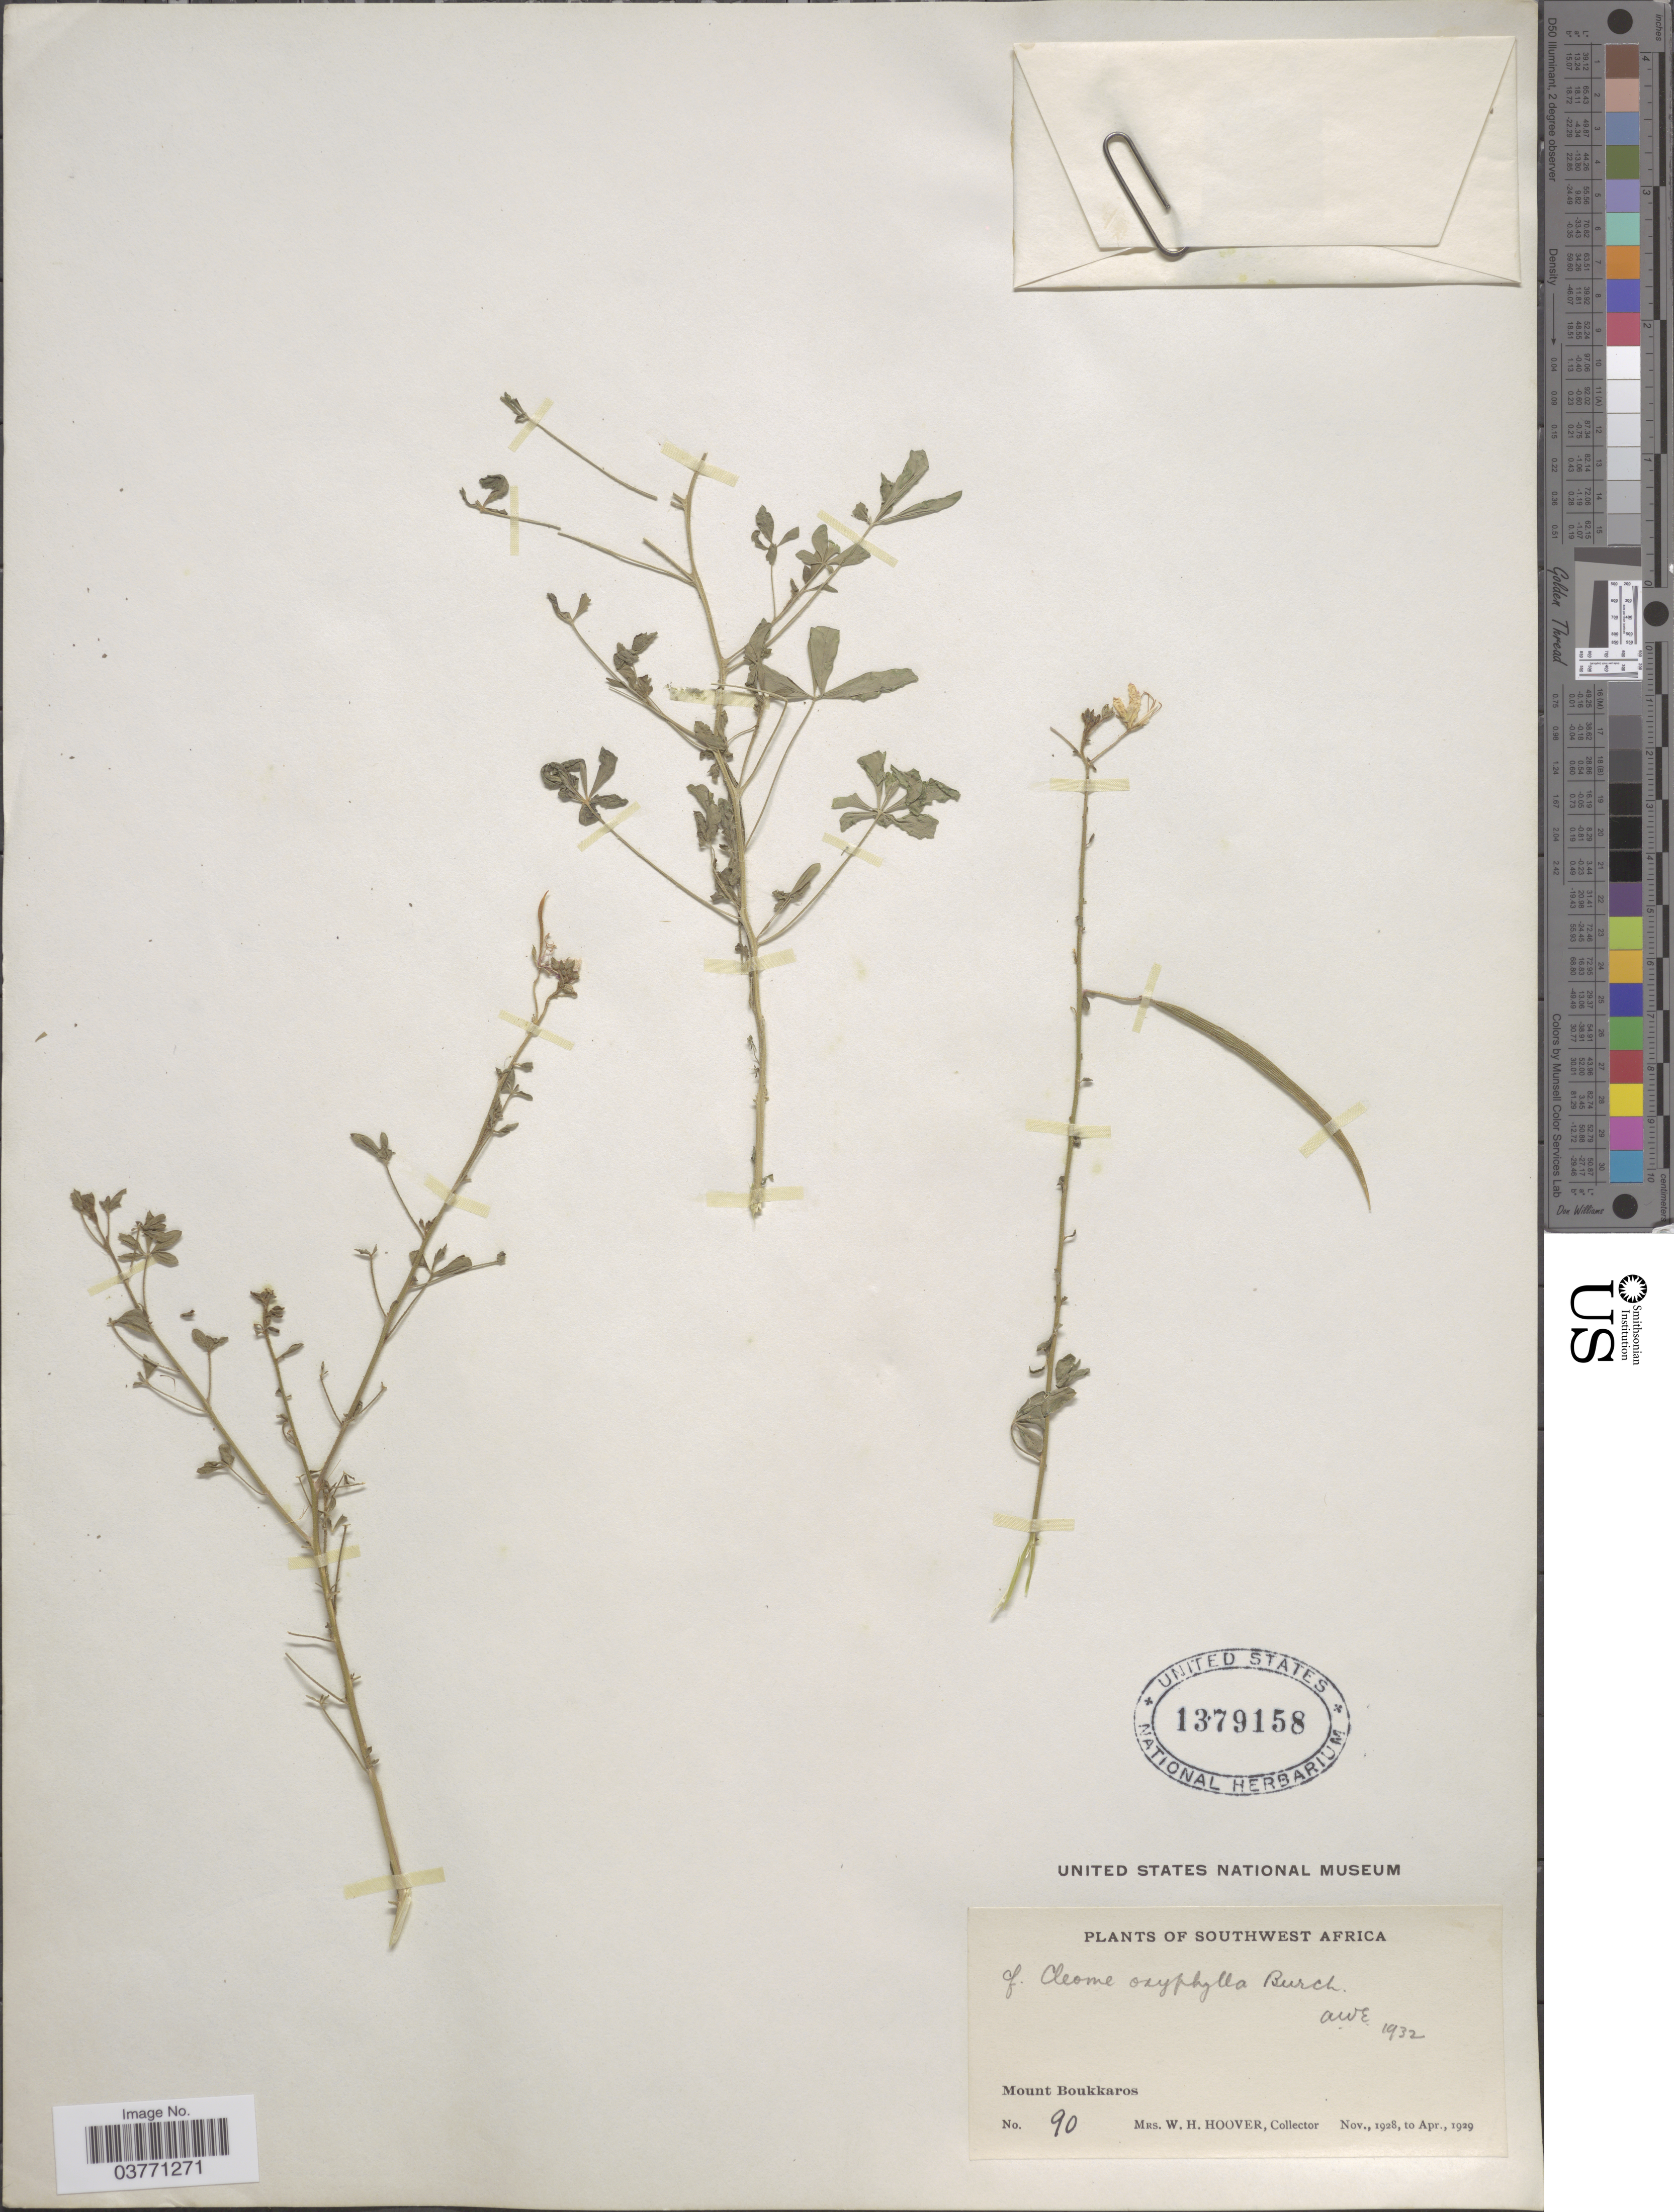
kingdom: Plantae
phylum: Tracheophyta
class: Magnoliopsida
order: Brassicales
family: Cleomaceae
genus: Sieruela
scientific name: Sieruela oxyphylla var. oxyphylla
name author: (Burch.) Roalson & J.C. Hall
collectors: W. H. Hoover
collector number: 90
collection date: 1928-11/1929-04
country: Namibia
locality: Southwest Africa. Mount Boukkaros.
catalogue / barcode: US 1379158